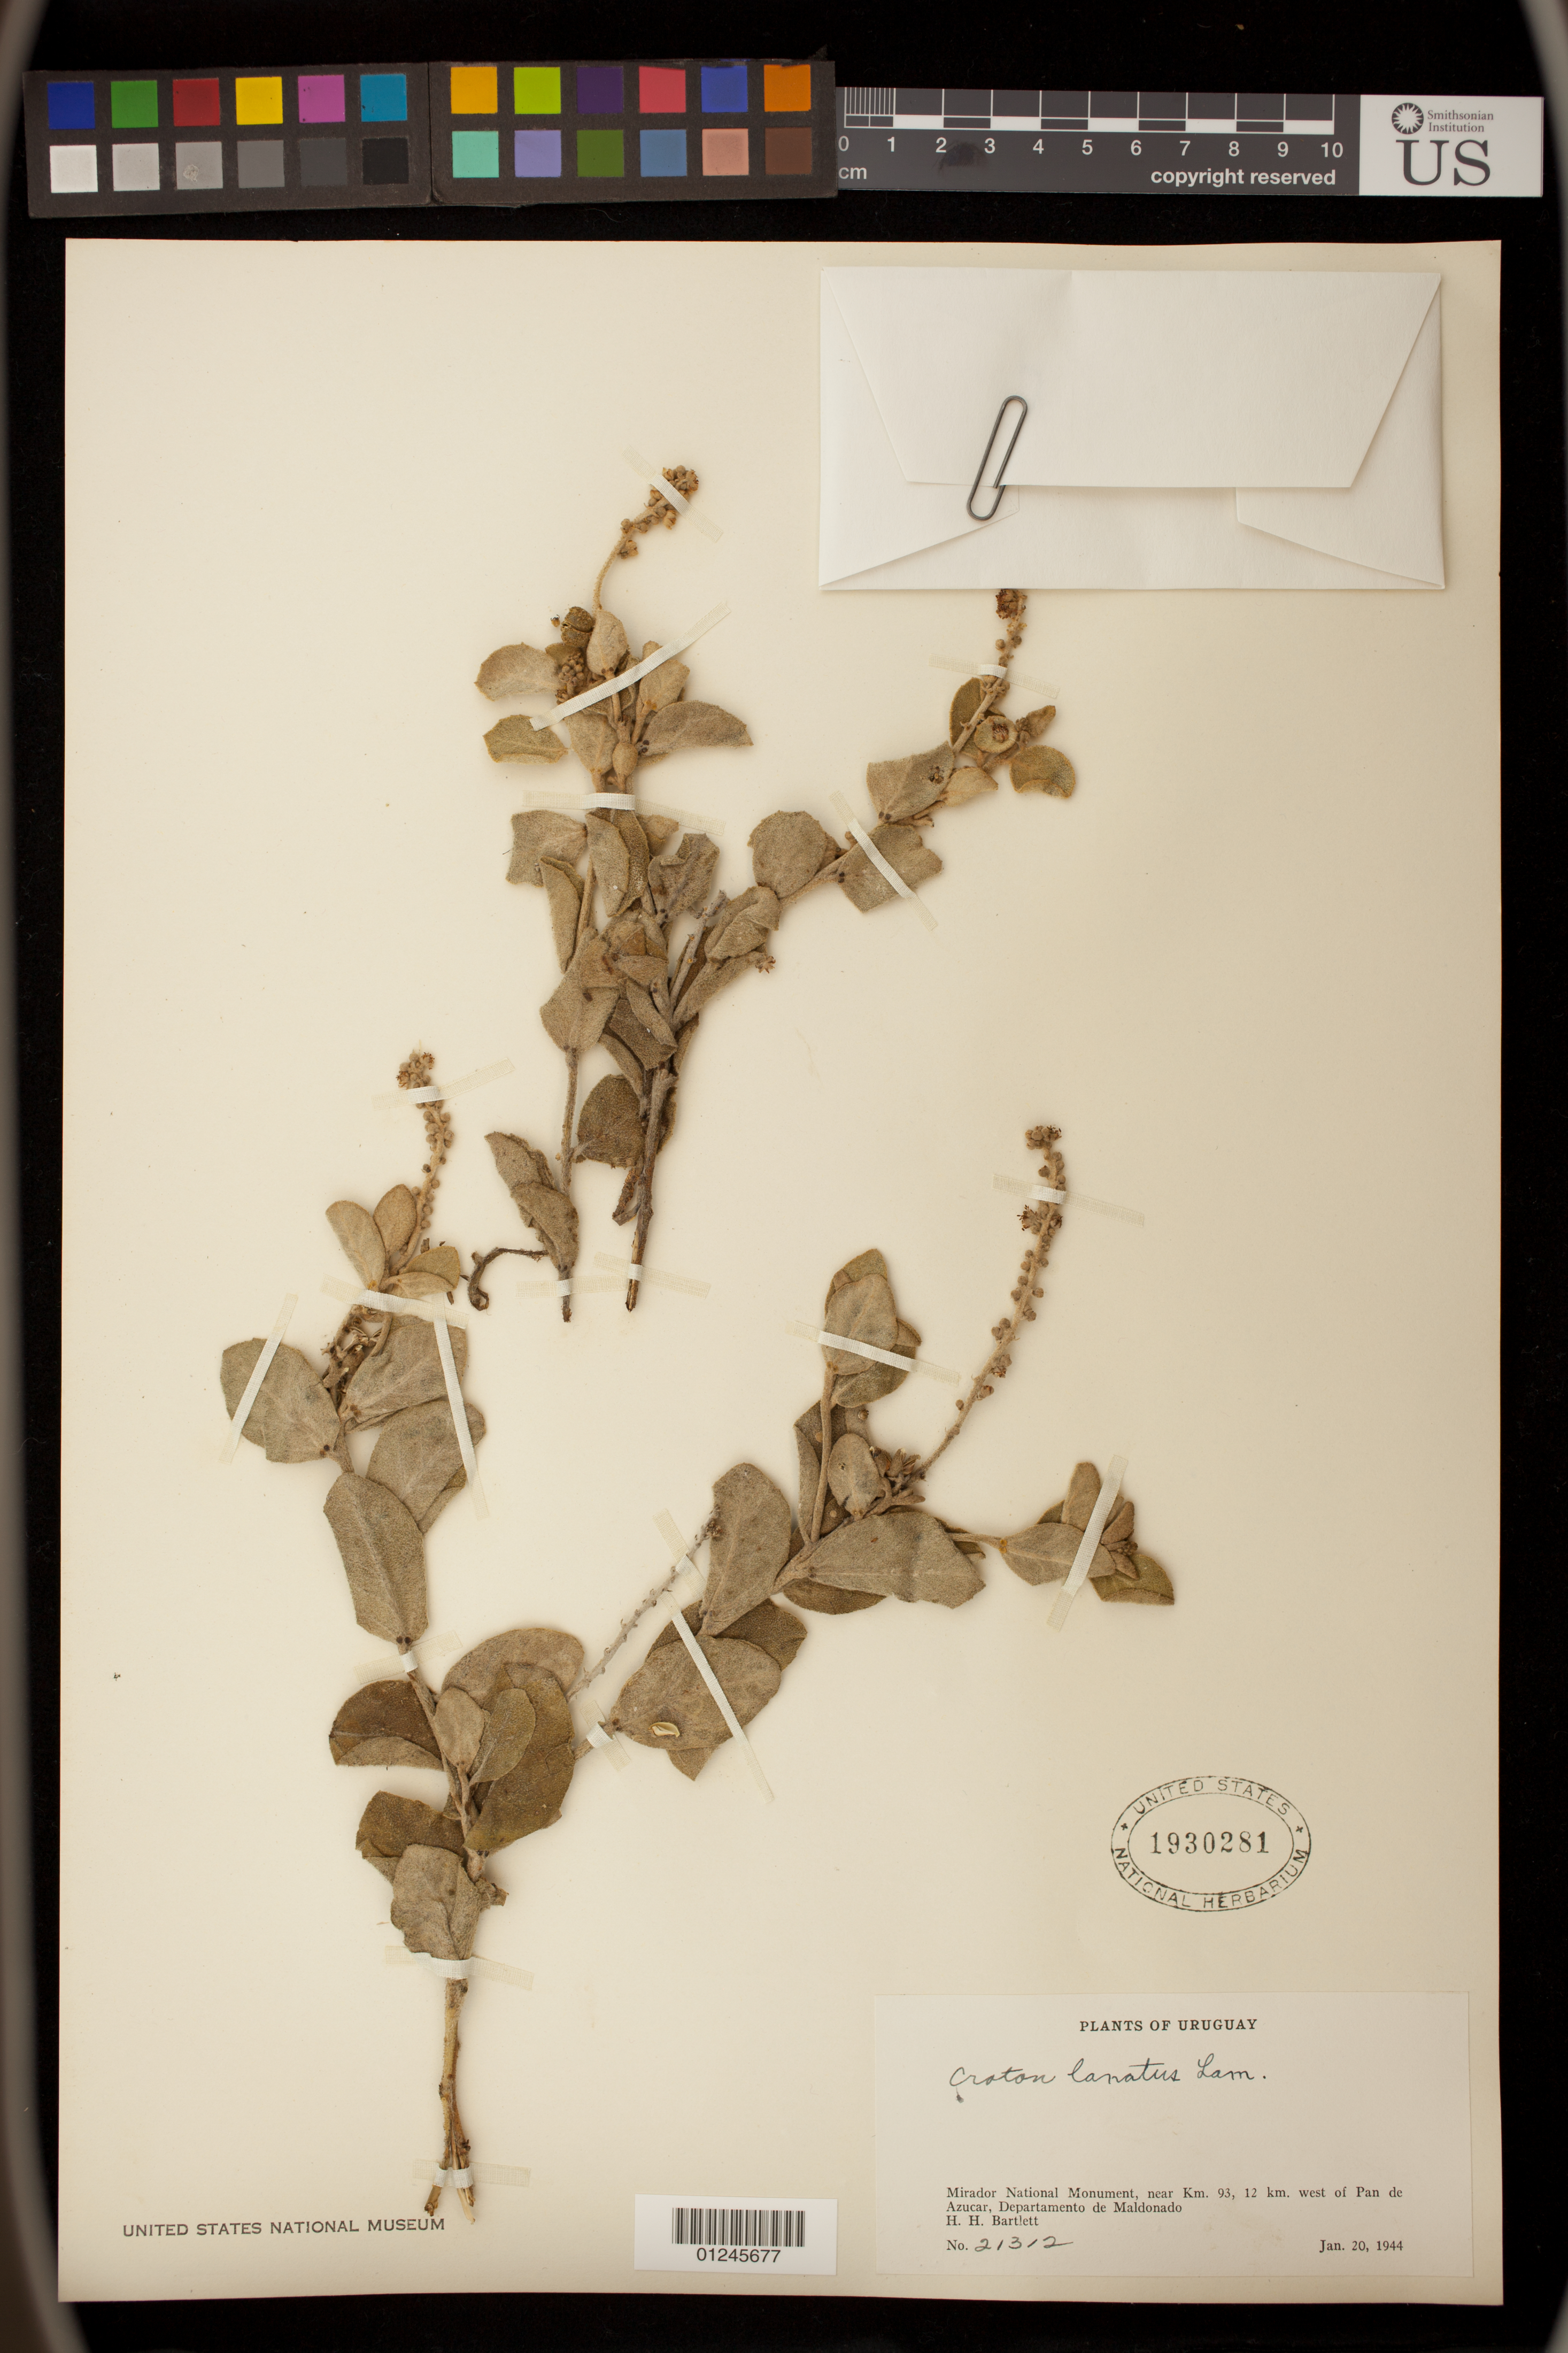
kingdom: Plantae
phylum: Tracheophyta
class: Magnoliopsida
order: Malpighiales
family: Euphorbiaceae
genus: Croton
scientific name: Croton lanatus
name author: Lam.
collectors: H. H. Bartlett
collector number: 21312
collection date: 1944-01-20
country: Uruguay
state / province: Maldonado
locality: Mirador National Monument, near Km. 93, 12 km. west of Pan de Azucar.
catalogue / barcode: US 1930281